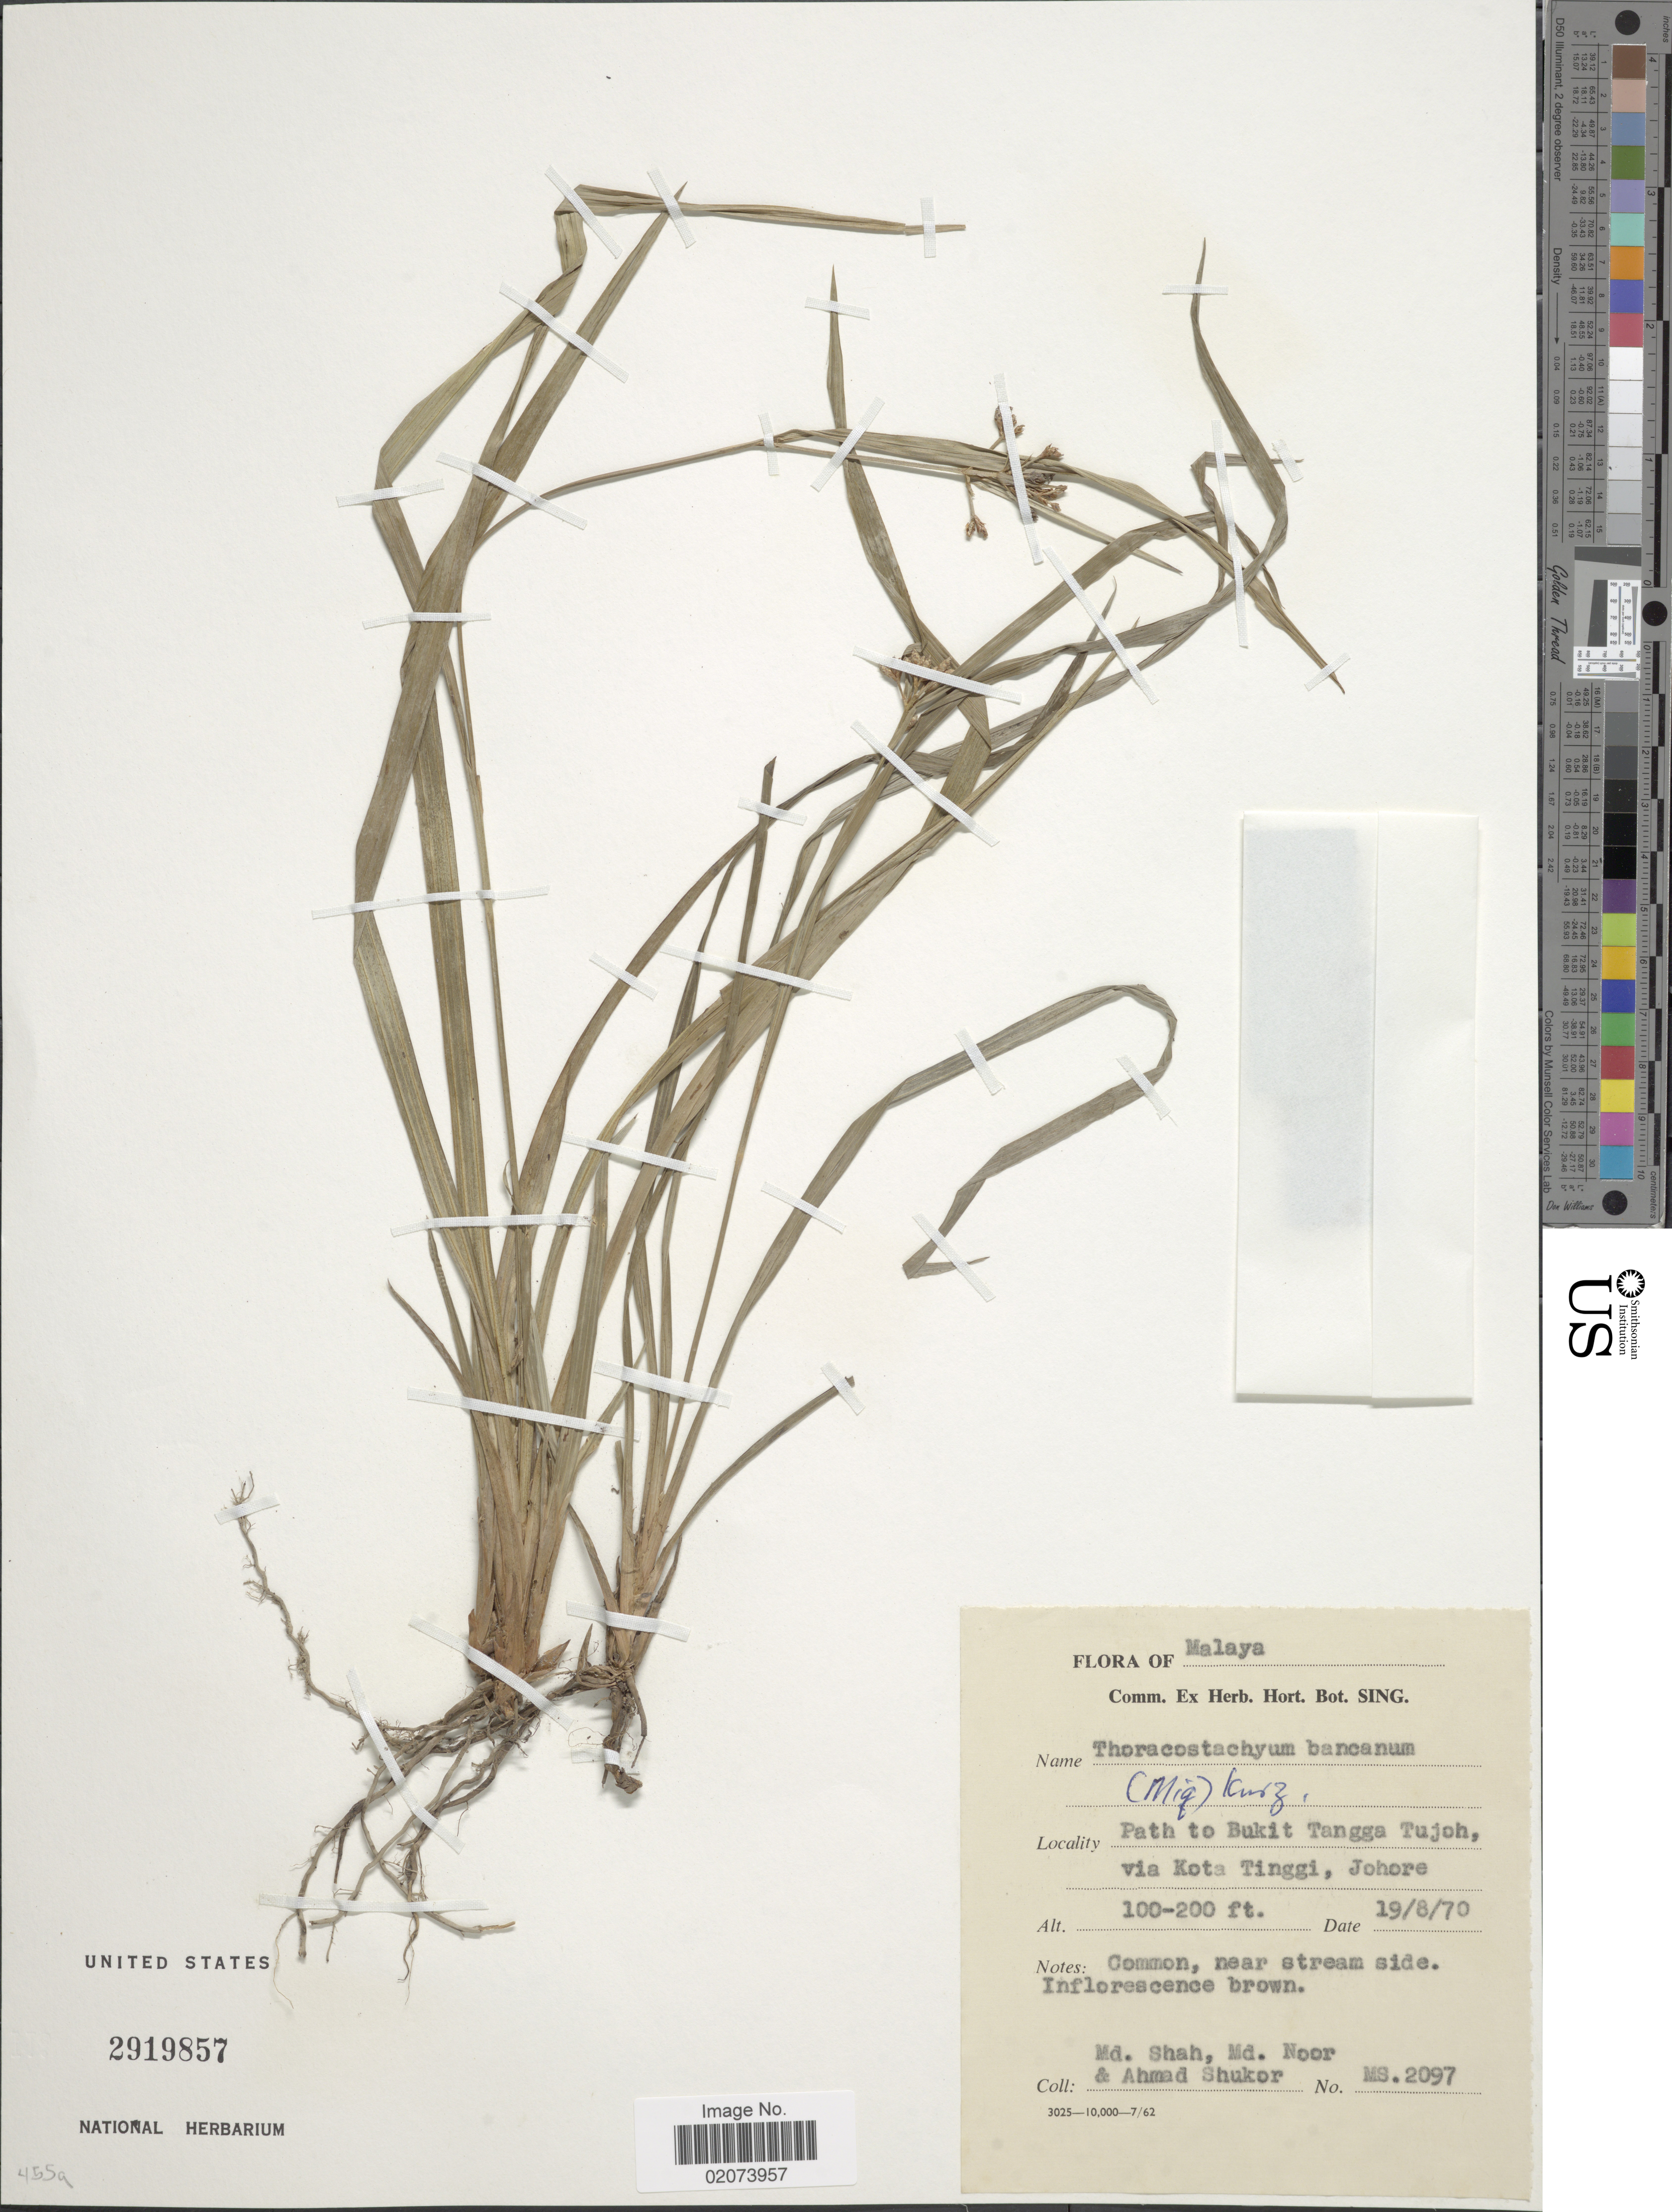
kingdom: Plantae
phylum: Tracheophyta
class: Liliopsida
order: Poales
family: Cyperaceae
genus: Mapania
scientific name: Mapania bancana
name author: (Miq.) Ridl.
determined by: Strong, Mark T., (BOT), Smithsonian Institution - National Museum of Natural History (UNITED STATES)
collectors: M. Shah, M. Noor & A. Shukor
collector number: MS2097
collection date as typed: Transcribed d/m/y: 19/8/70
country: Malaysia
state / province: Johor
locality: Malaya, path to Bukit Tangga Tujoh, via Kota Tinggi, Johore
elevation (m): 30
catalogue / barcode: US 2919857